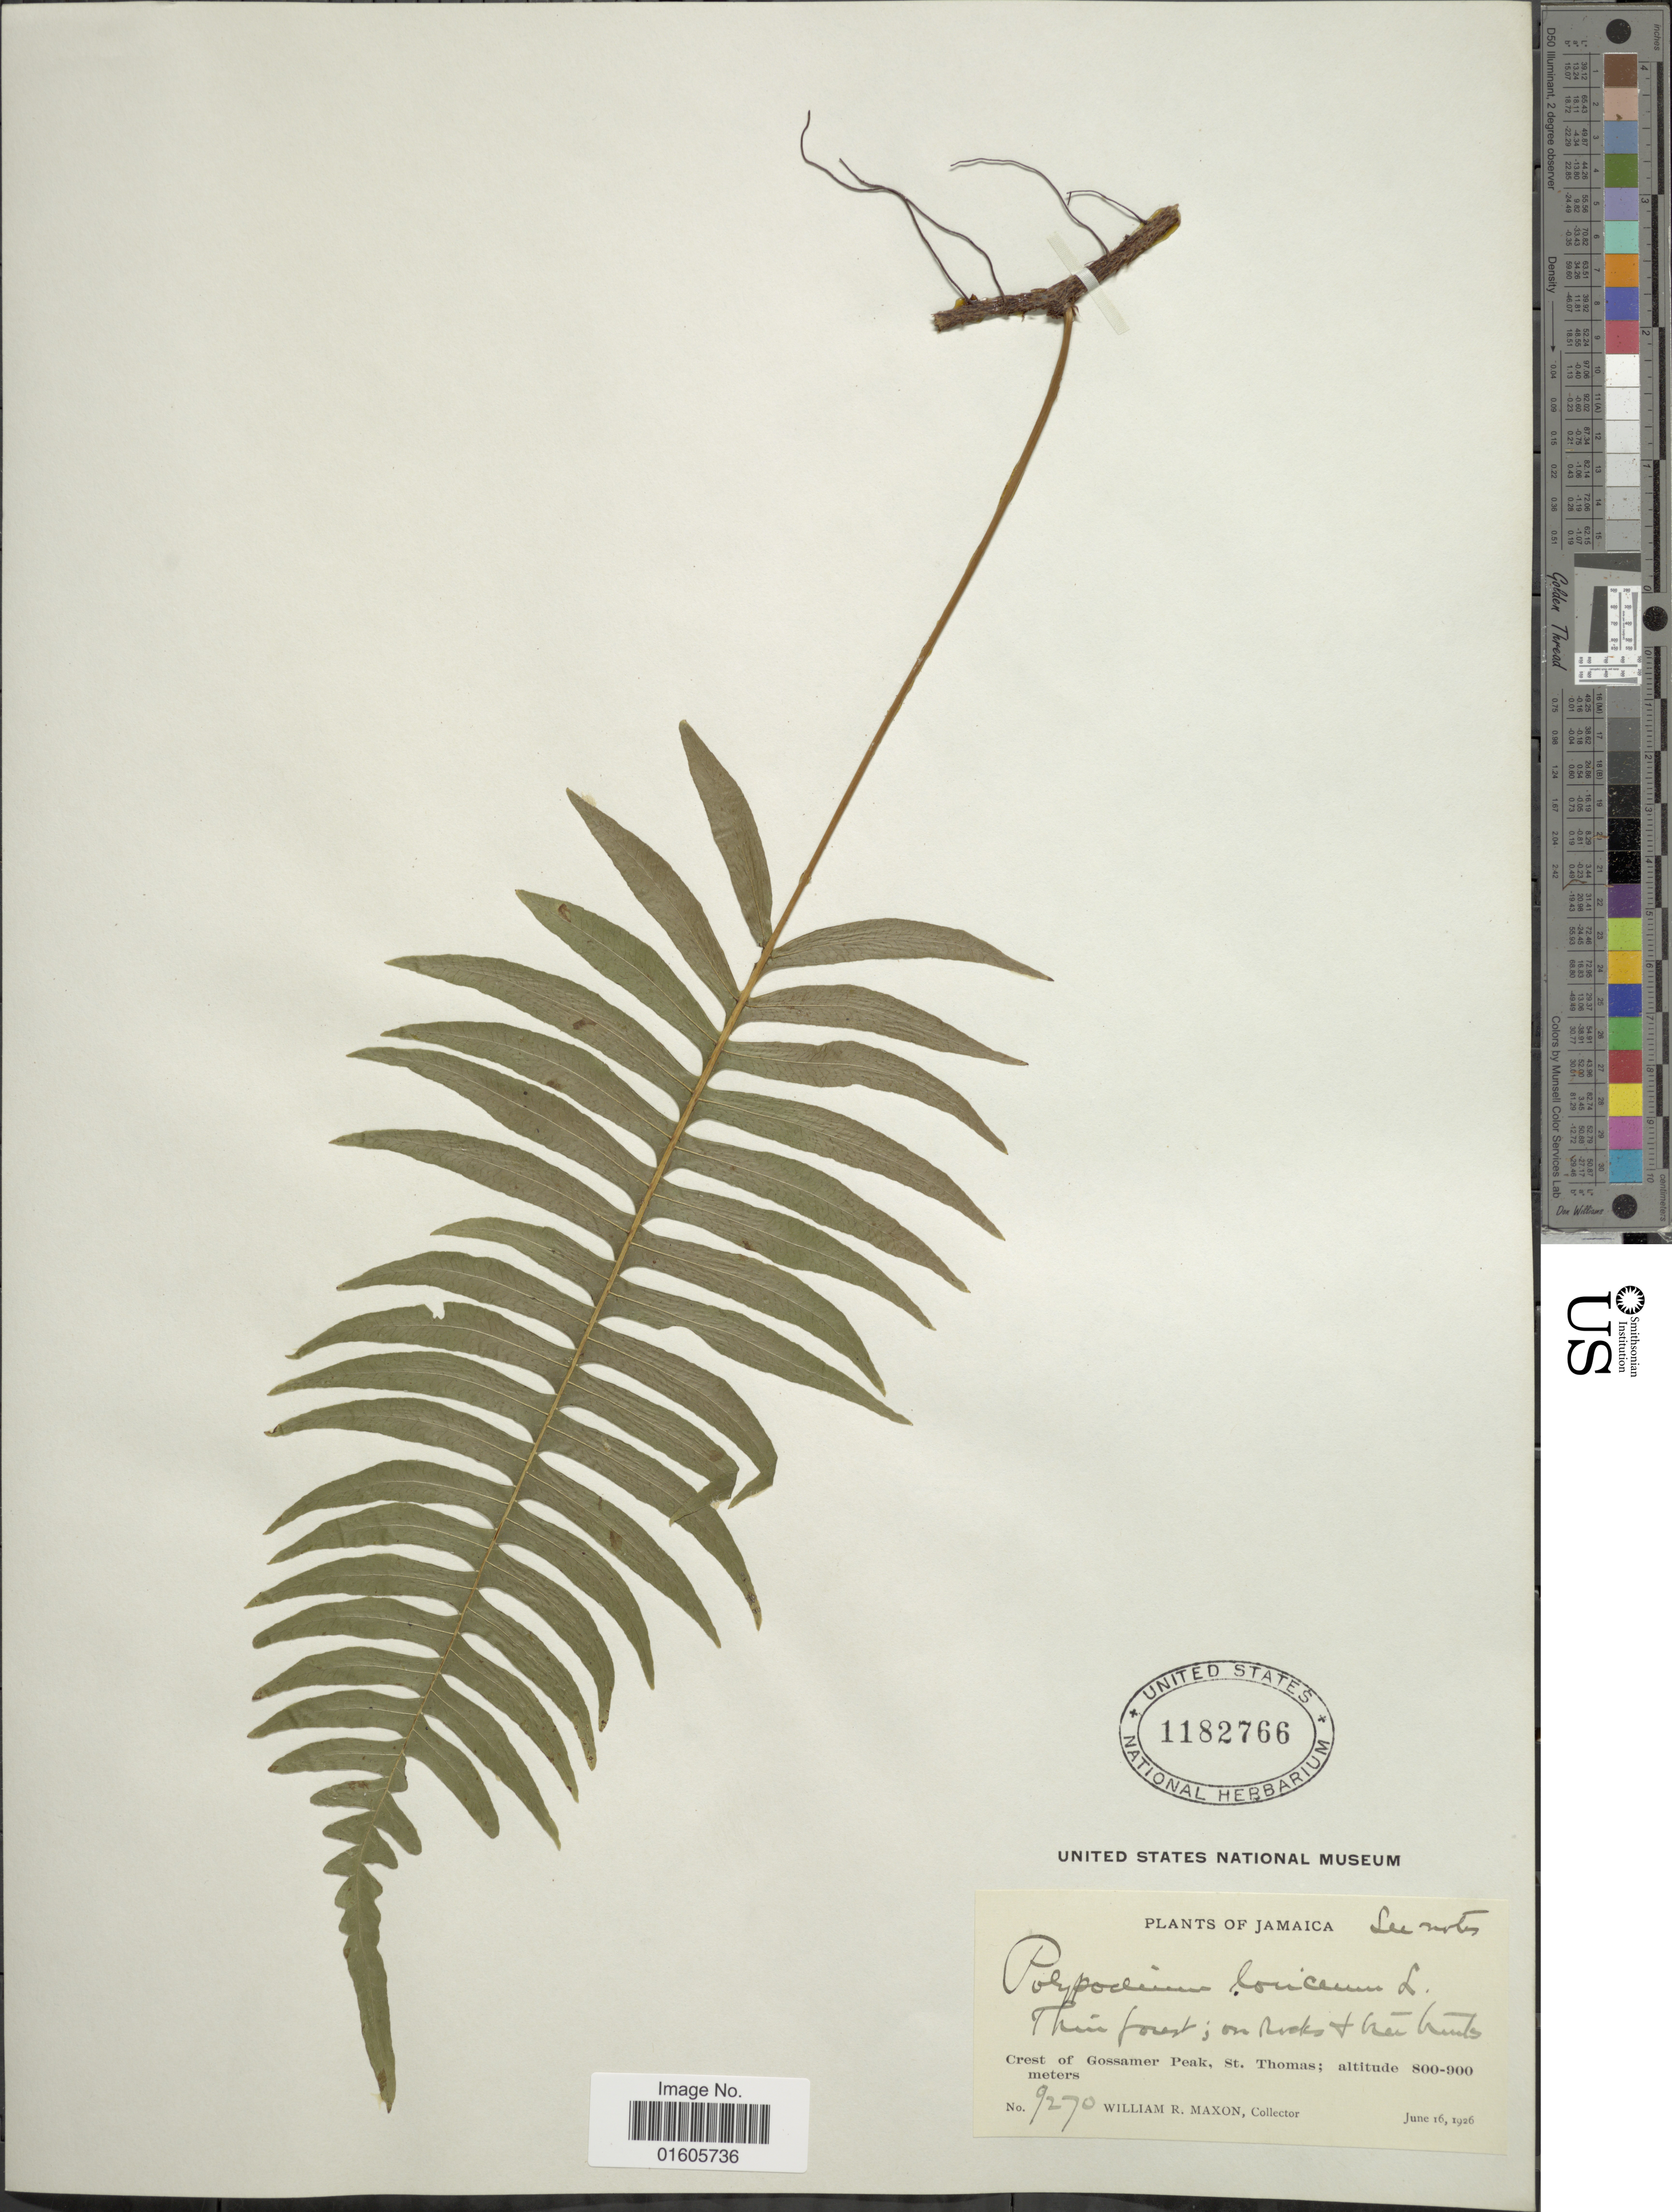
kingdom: Plantae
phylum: Tracheophyta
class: Polypodiopsida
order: Polypodiales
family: Polypodiaceae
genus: Serpocaulon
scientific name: Serpocaulon loriceum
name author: (L.) A.R. Sm.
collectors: W. R. Maxon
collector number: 9270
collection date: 1926-06-16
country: Jamaica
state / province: Saint Thomas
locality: Crest of Gossamer Peak, St. Thomas.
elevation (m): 800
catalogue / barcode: US 1182766